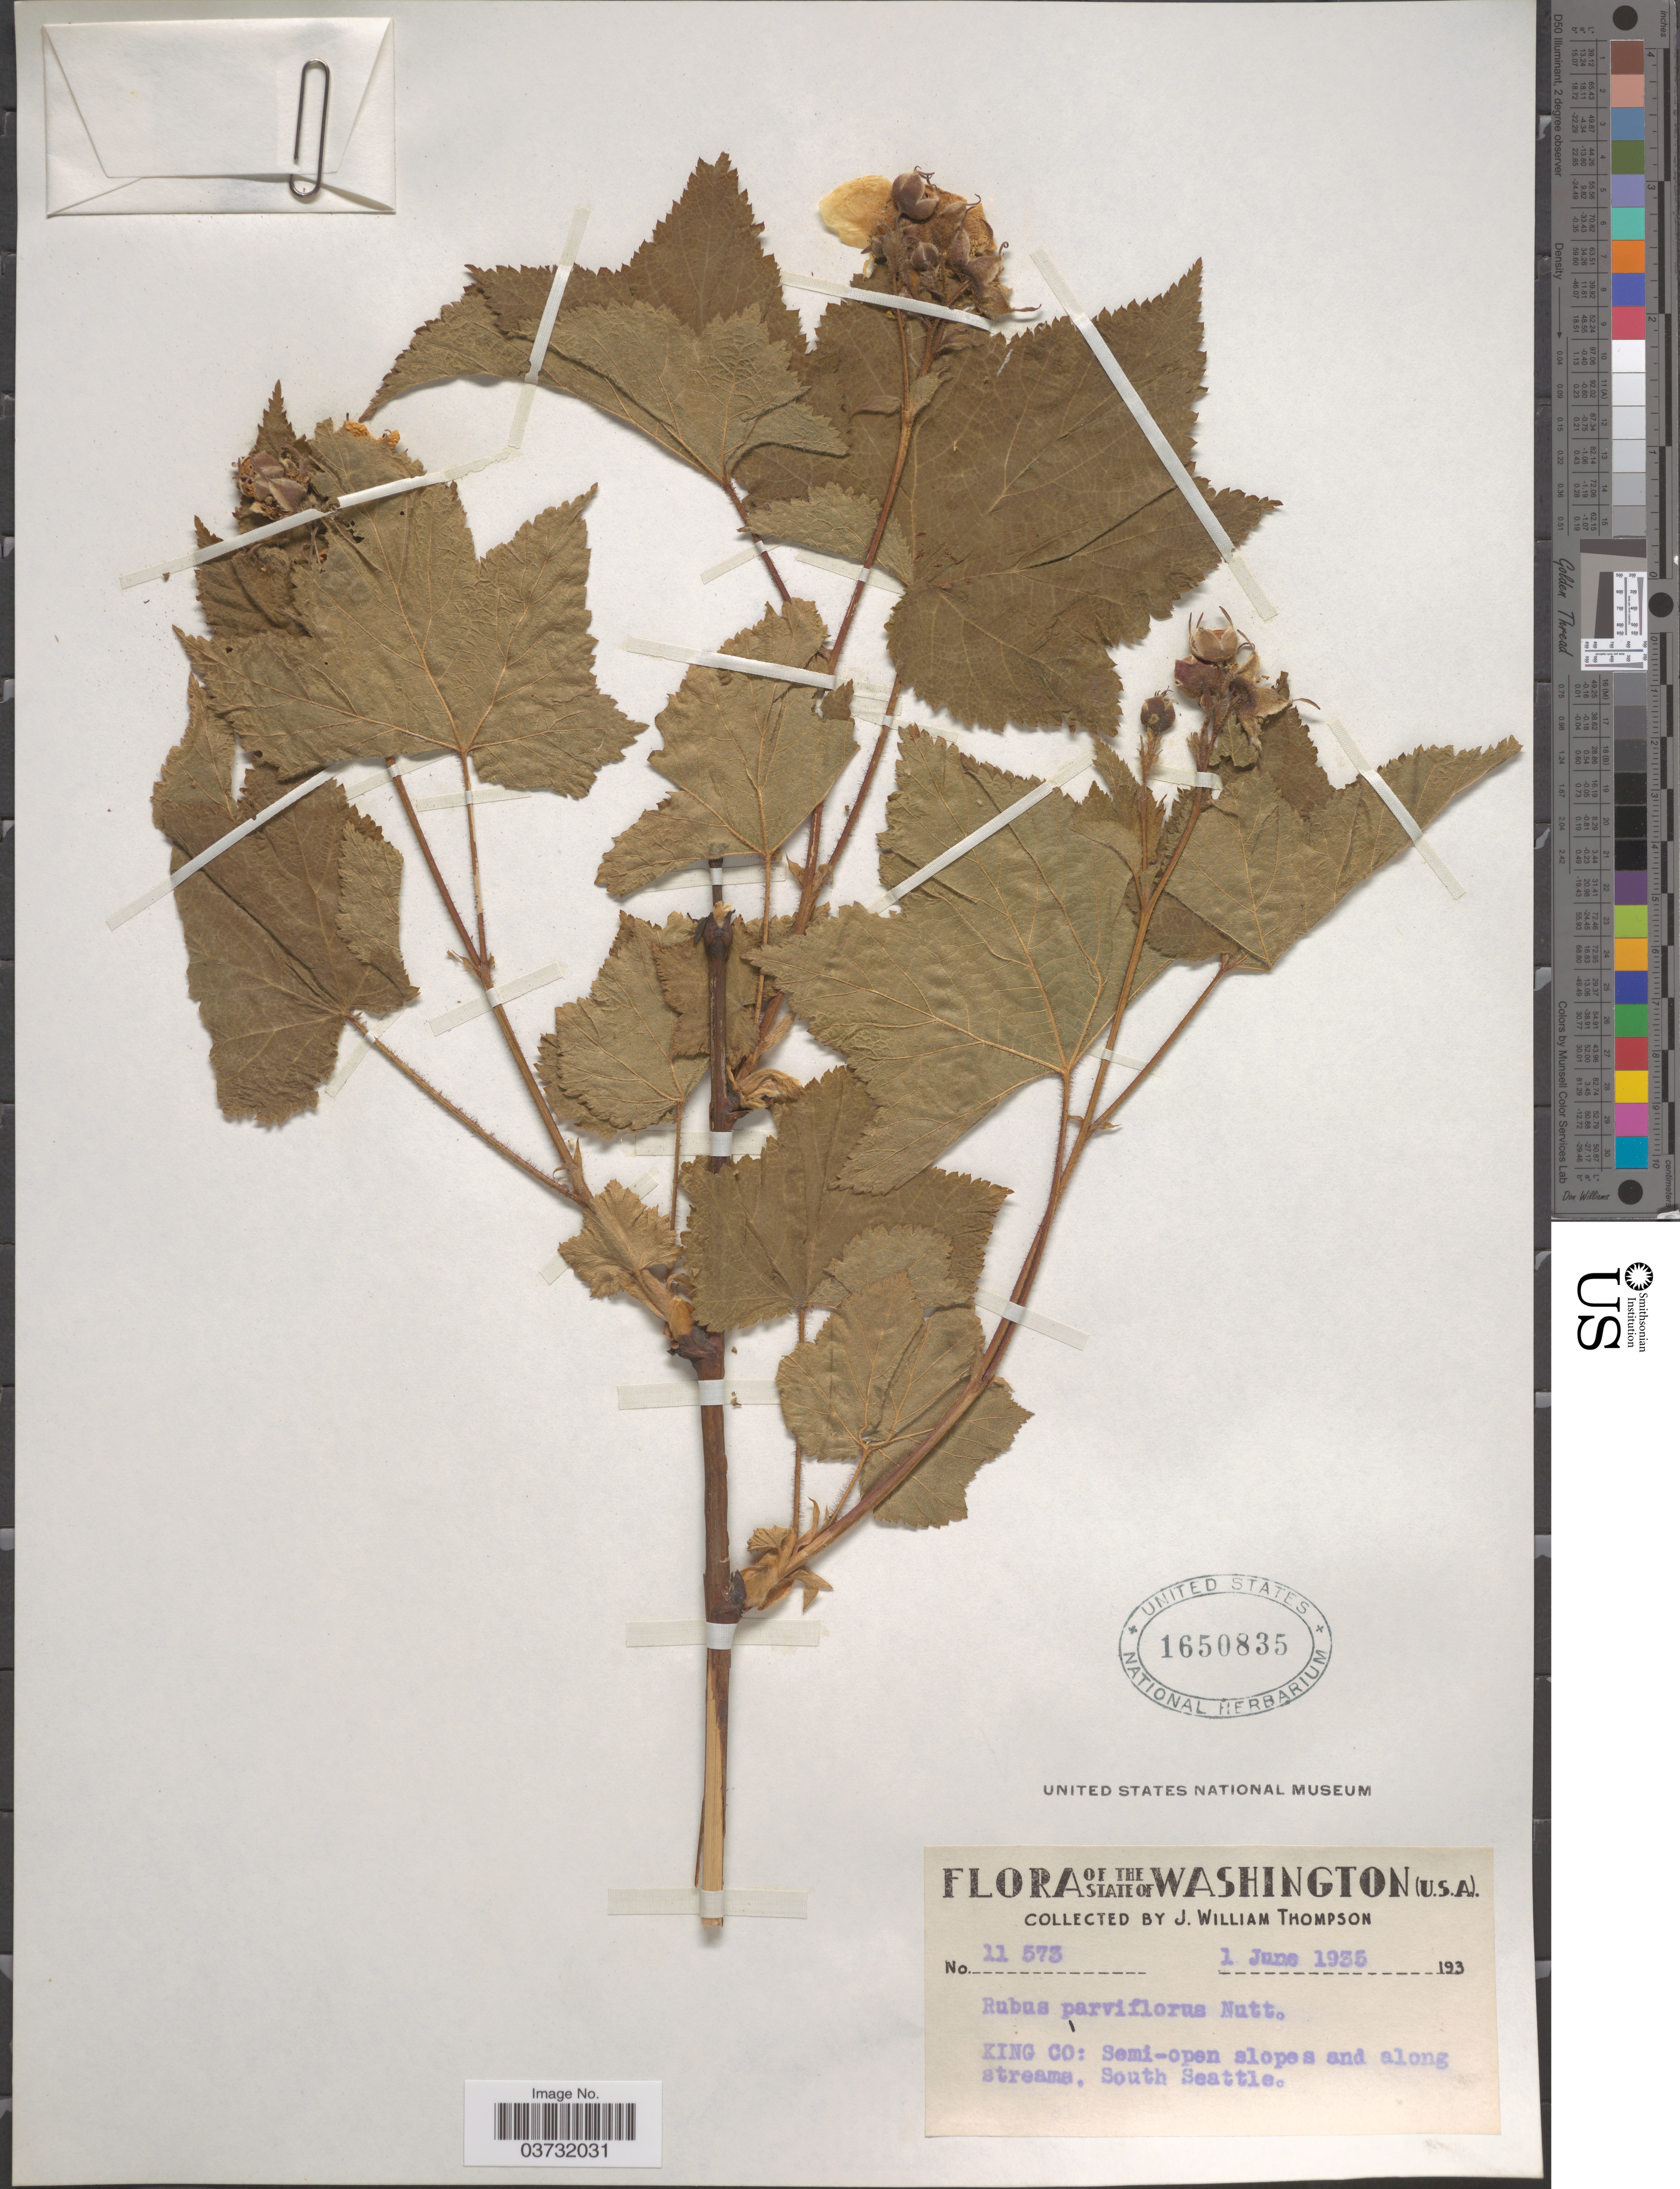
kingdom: Plantae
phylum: Tracheophyta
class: Magnoliopsida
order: Rosales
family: Rosaceae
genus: Rubus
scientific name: Rubus parviflorus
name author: Nutt.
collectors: J. W. Thompson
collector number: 11573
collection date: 1935-06-01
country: United States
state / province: Washington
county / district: King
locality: King Co: Semi-open slopes and along streams, South Seattle.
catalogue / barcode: US 1650835